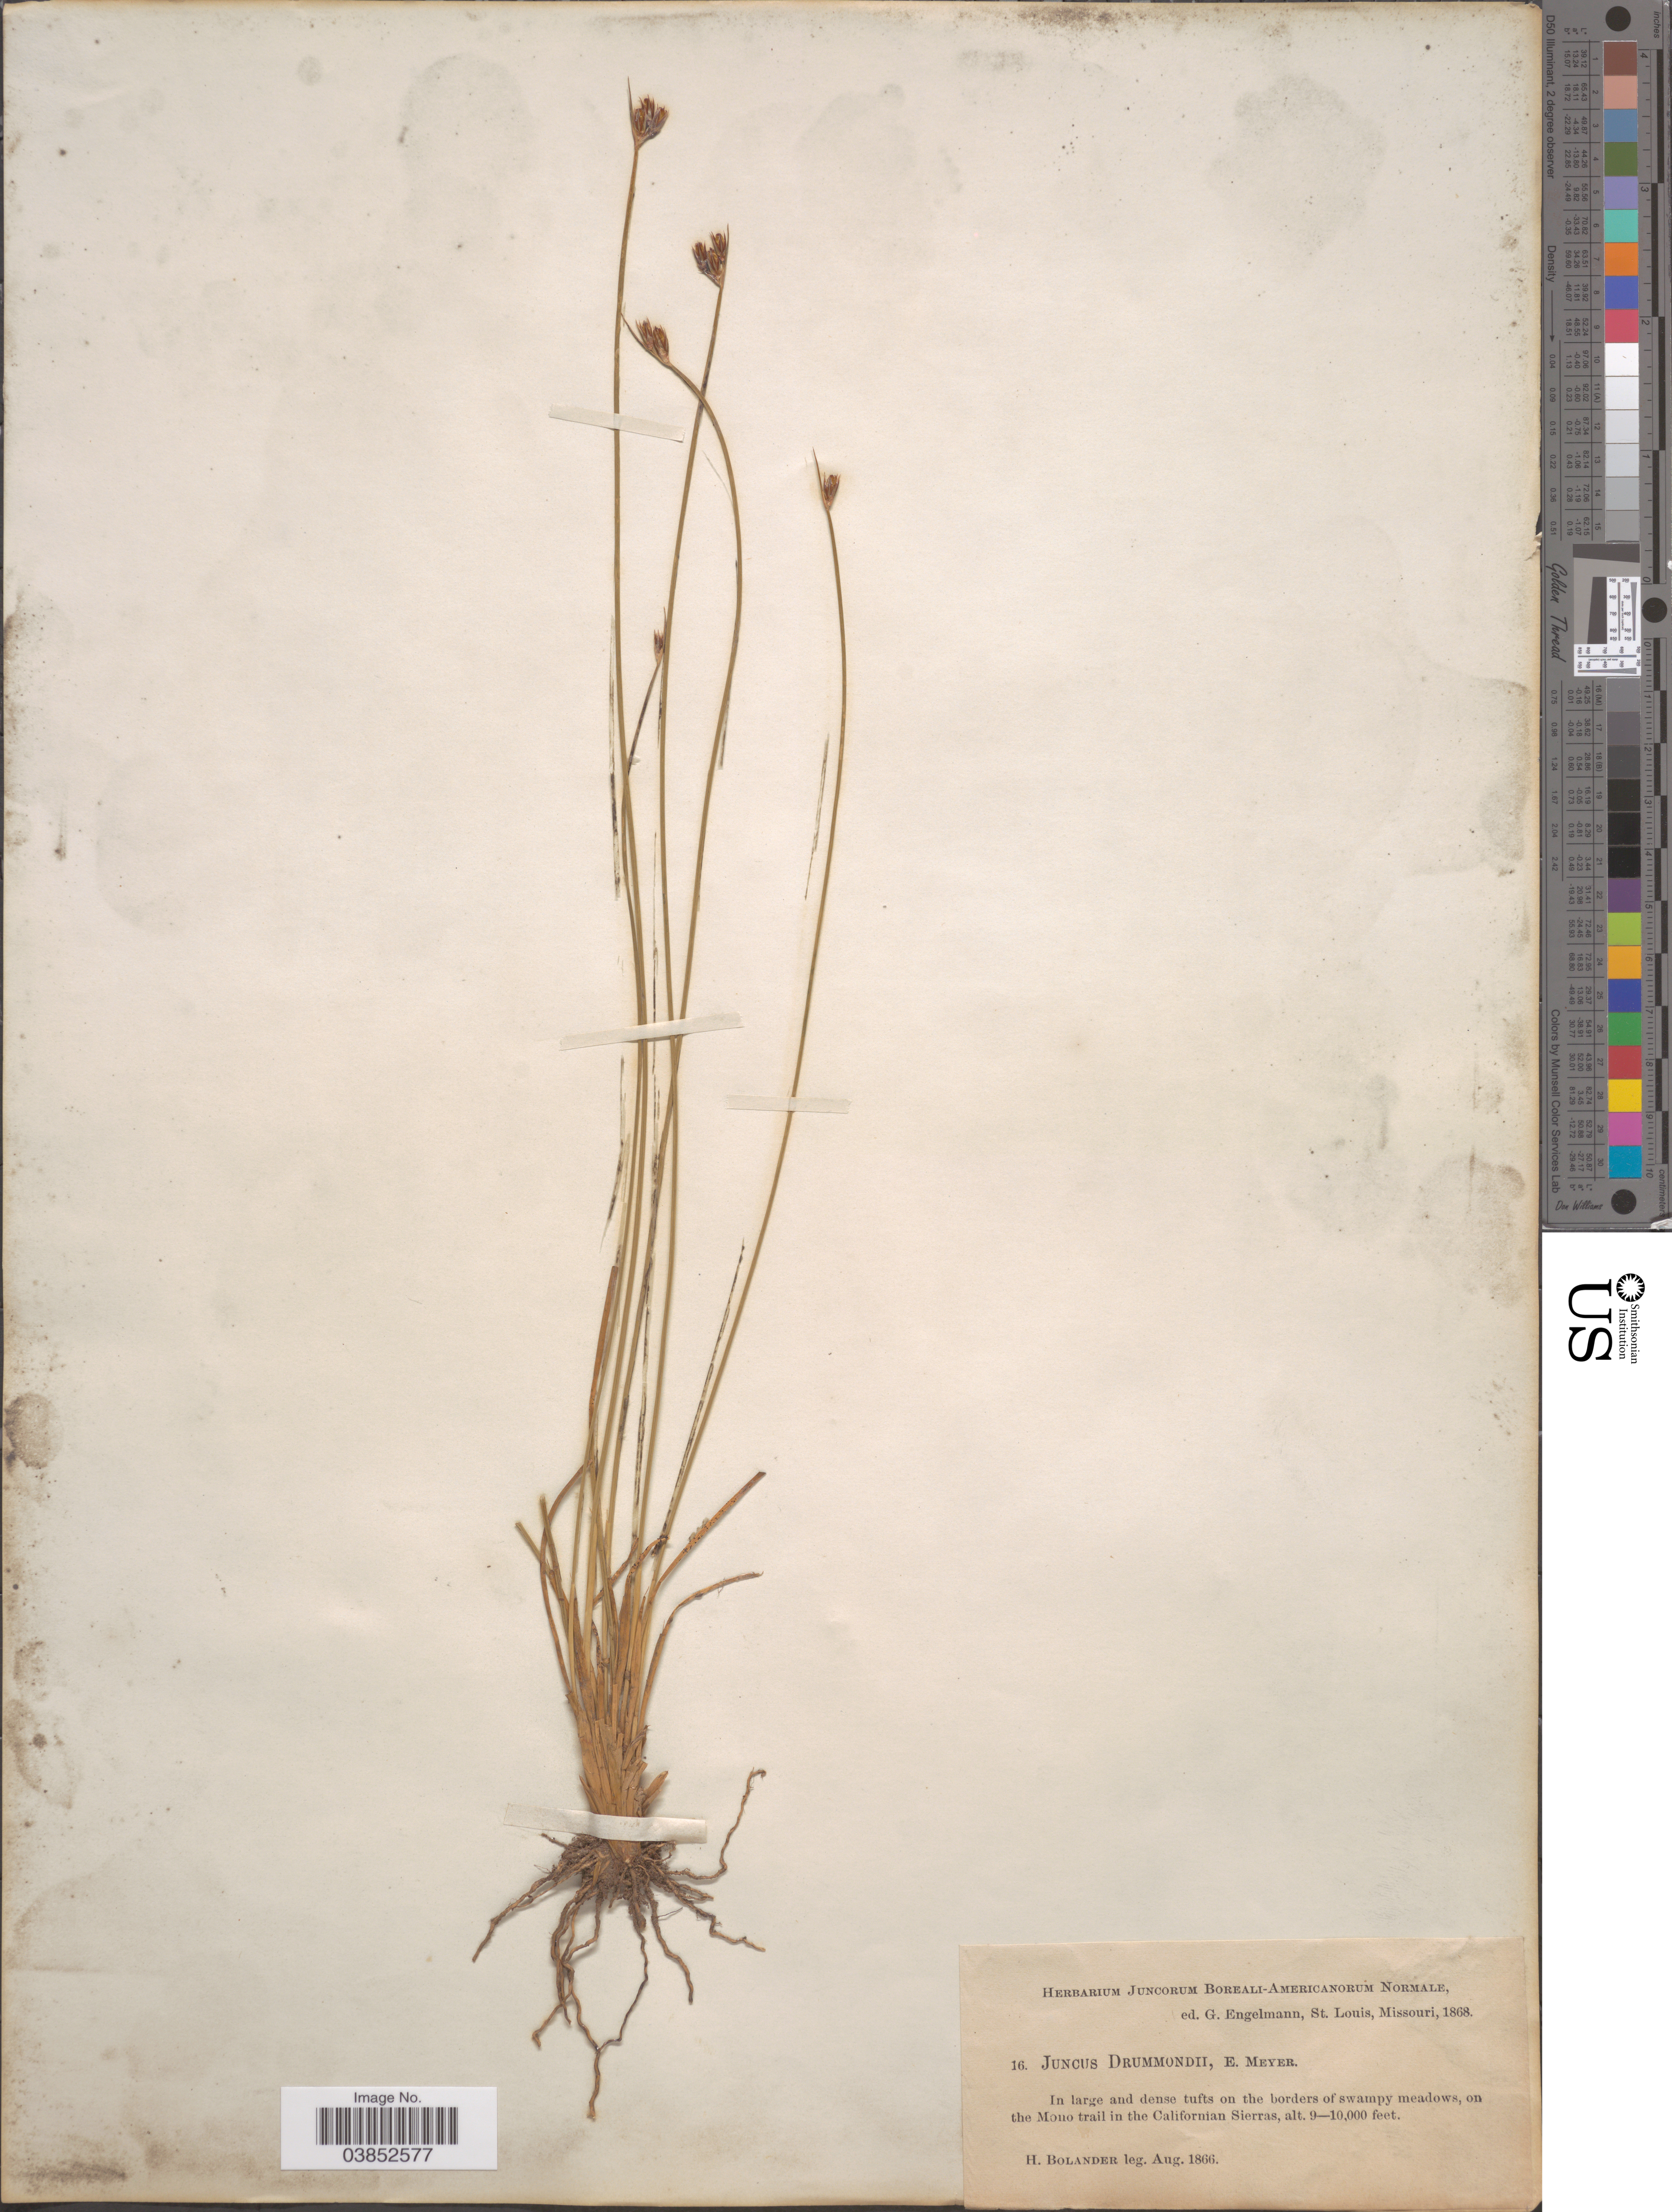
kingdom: Plantae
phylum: Tracheophyta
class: Liliopsida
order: Poales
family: Juncaceae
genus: Juncus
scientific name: Juncus drummondii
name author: E. Mey.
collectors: H. Bolander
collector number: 16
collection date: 1866-08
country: United States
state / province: California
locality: On the Mono trail in the Californian Sierras.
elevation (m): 2743